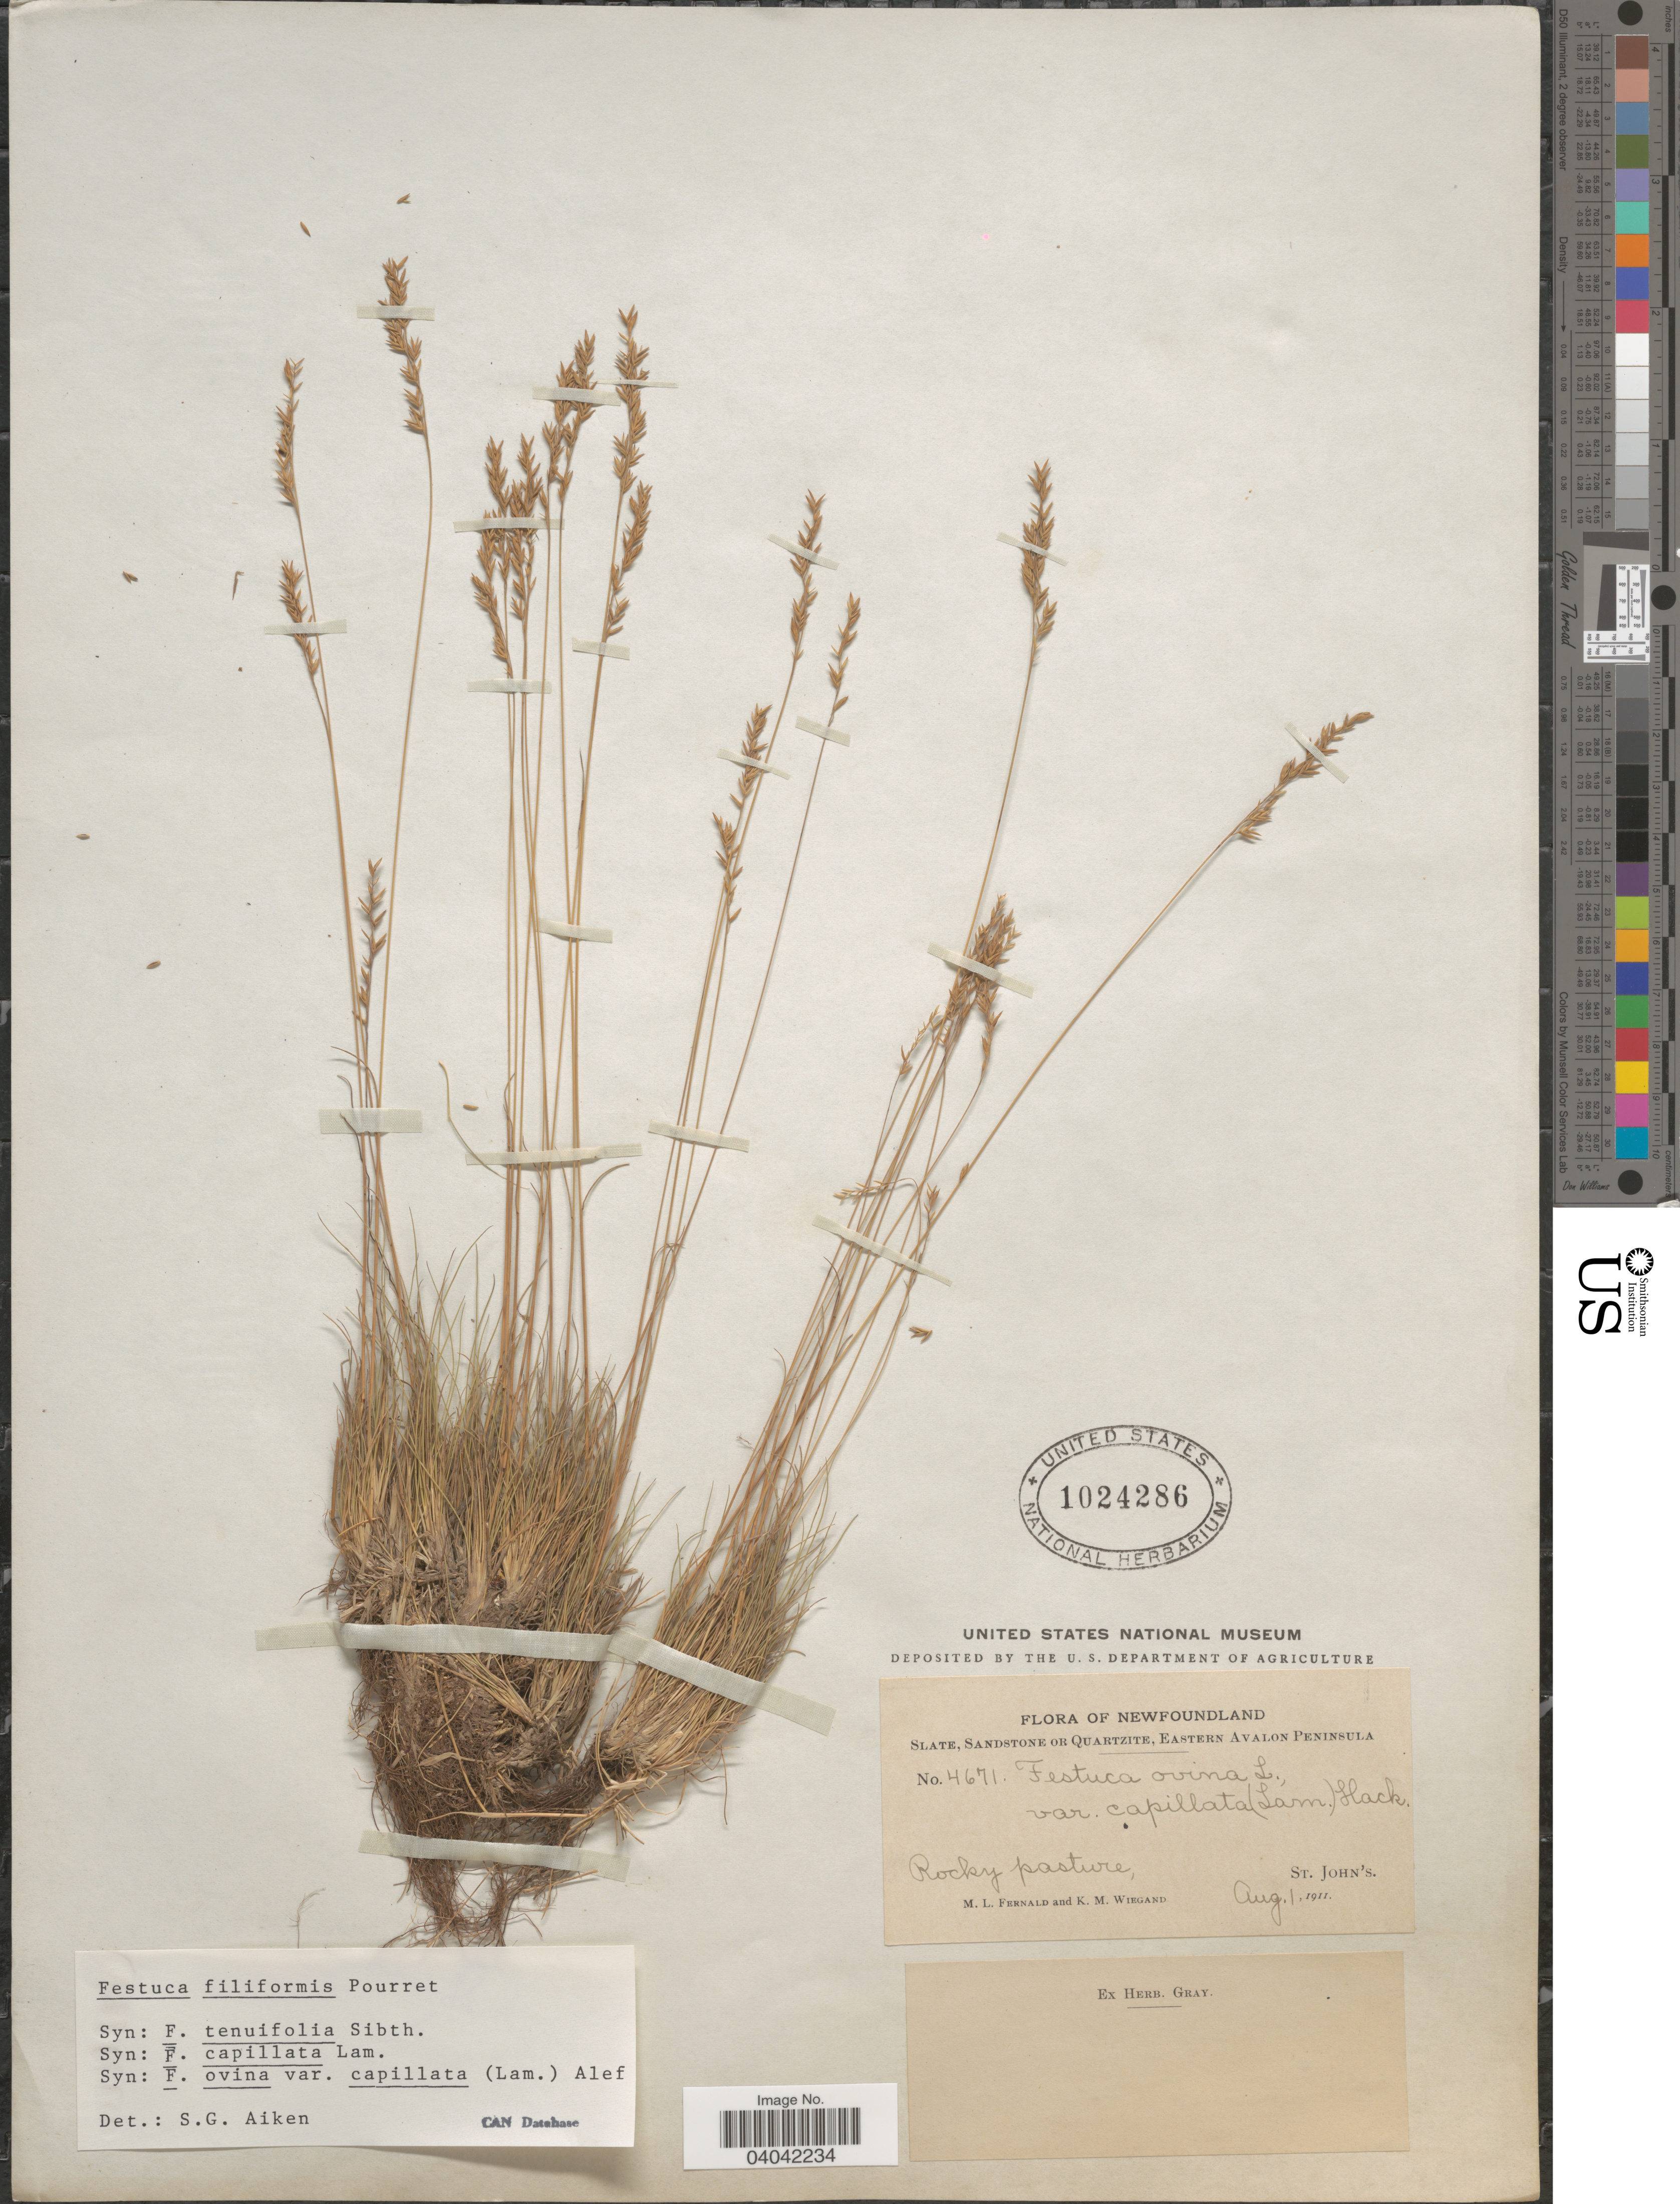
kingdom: Plantae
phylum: Tracheophyta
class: Liliopsida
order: Poales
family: Poaceae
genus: Festuca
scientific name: Festuca filiformis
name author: Pourr.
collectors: M. L. Fernald & K. M. Wiegand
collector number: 4671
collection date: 1911-08-01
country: Canada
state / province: Newfoundland and Labrador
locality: Slate, Sandstone on Quartzite, Eastern Avalon Peninsula. Rocky pasture. St. John's.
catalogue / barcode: US 1024286